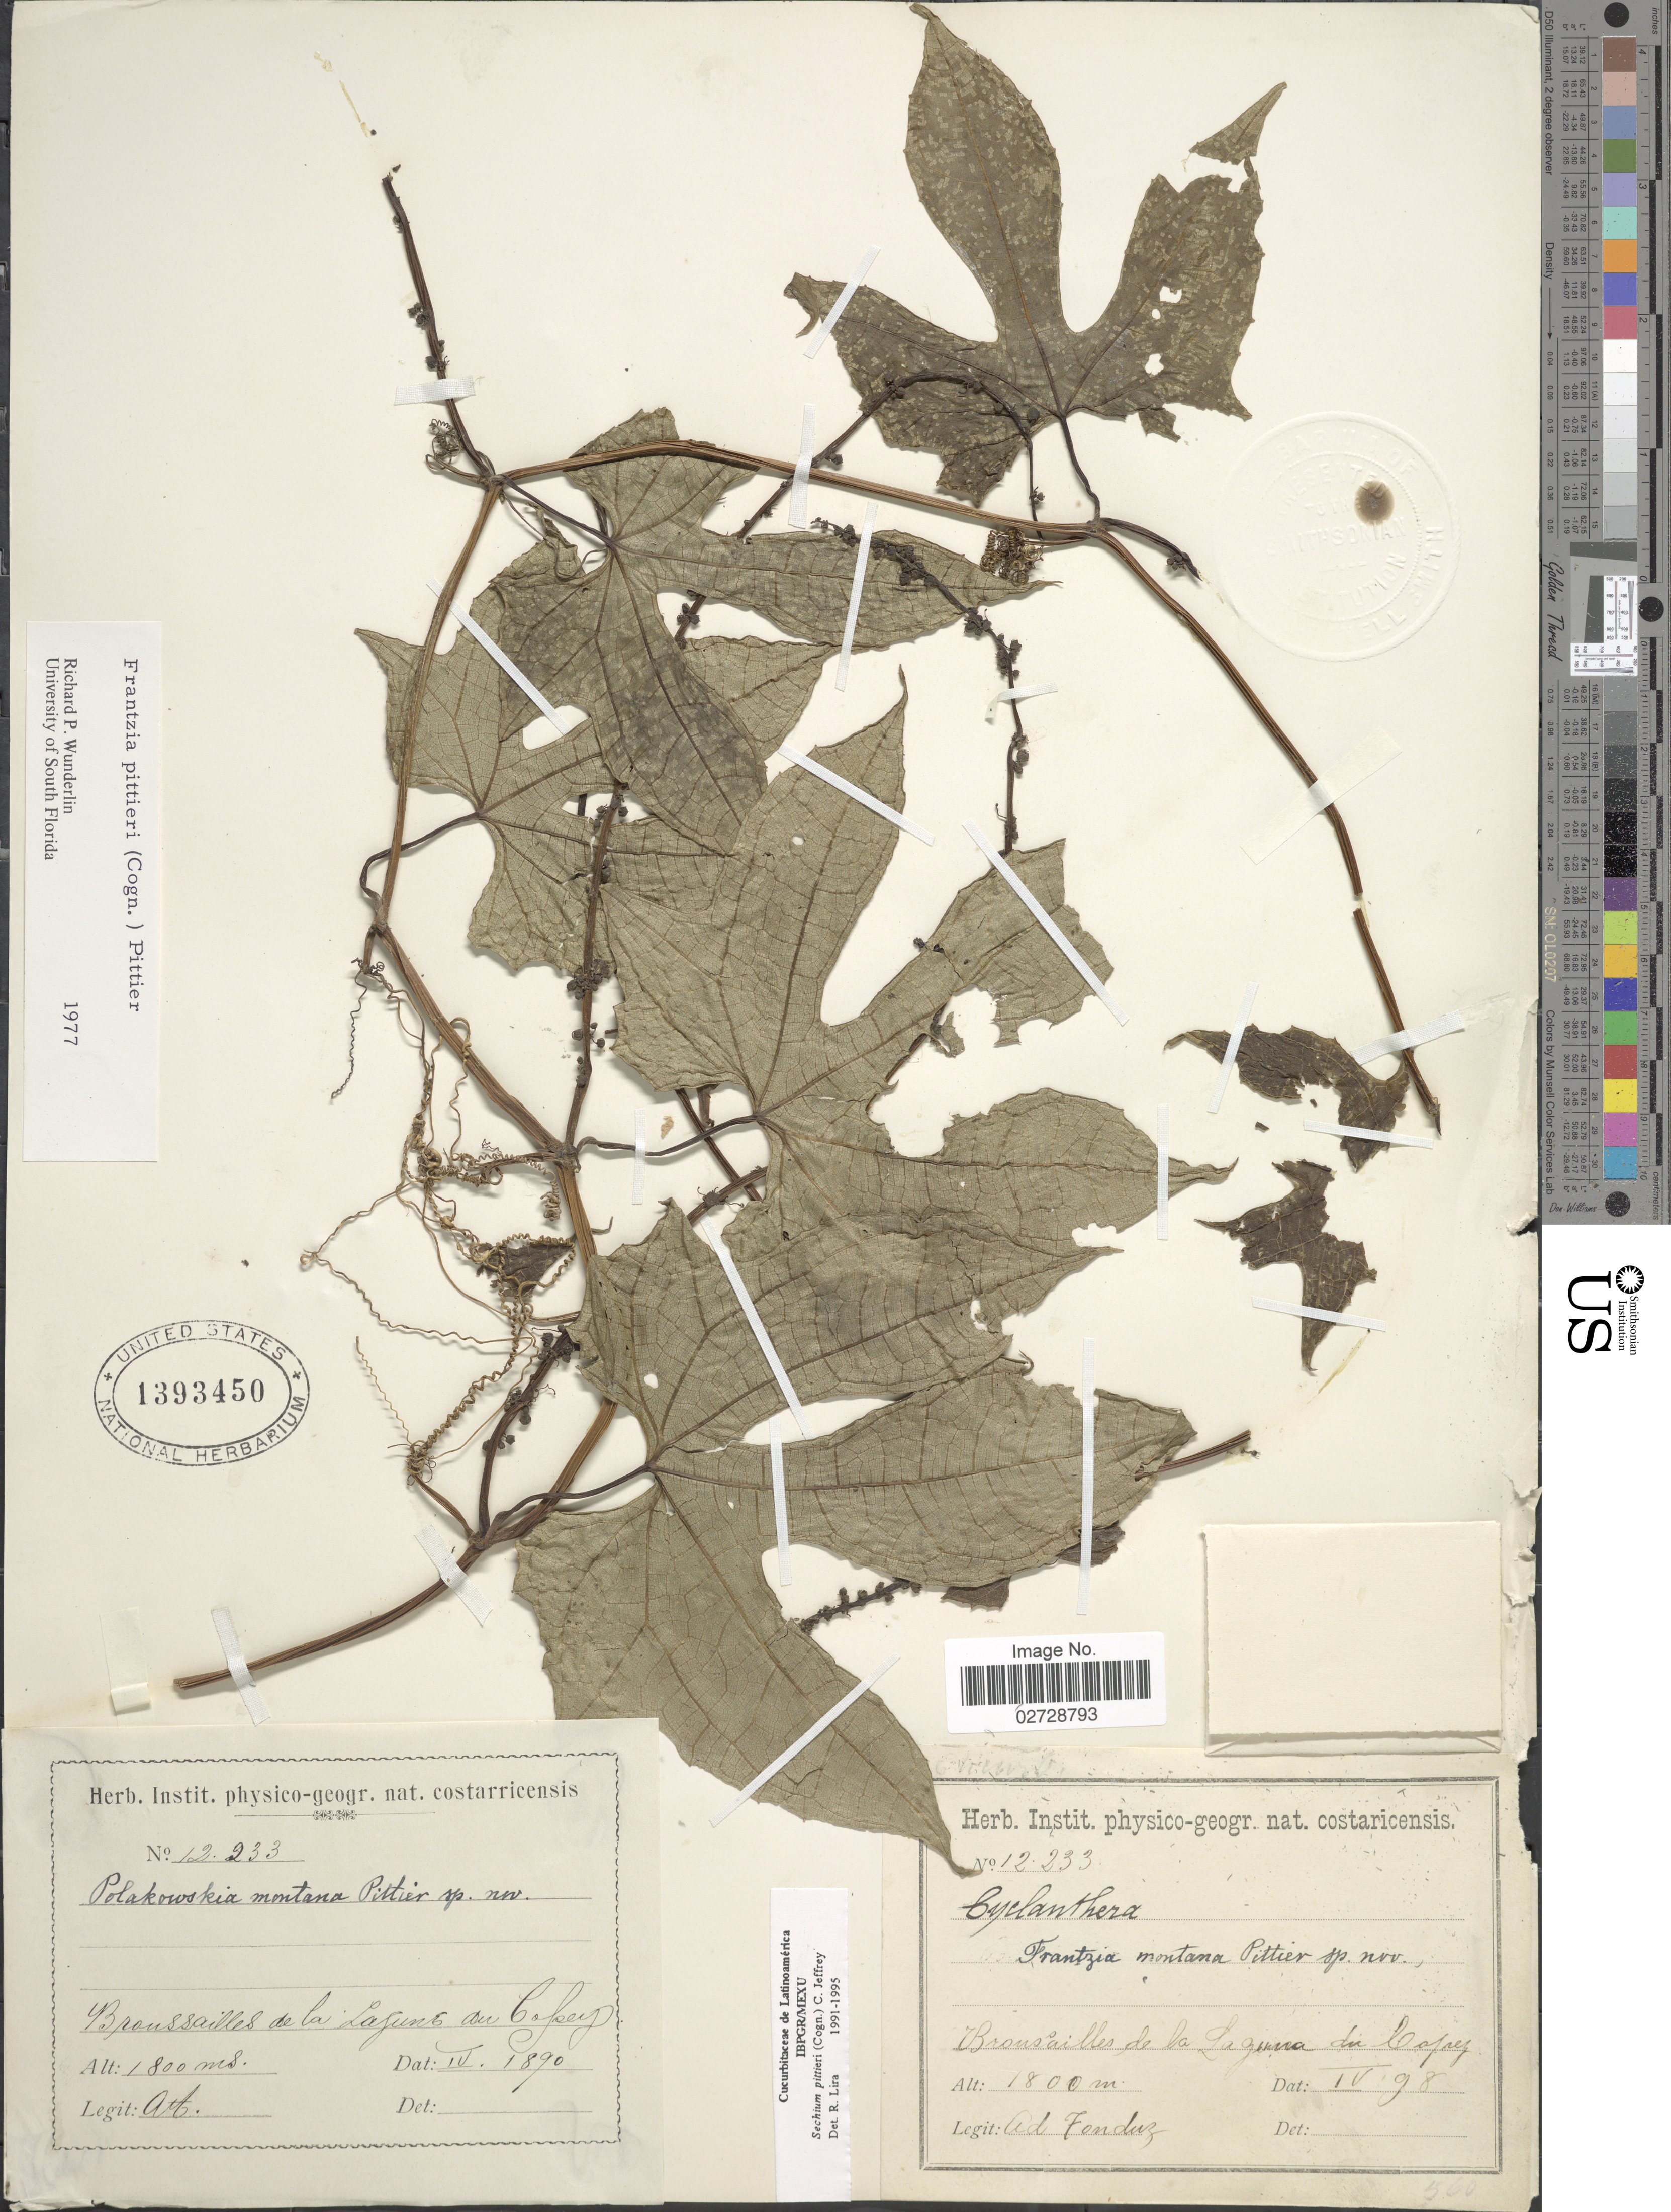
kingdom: Plantae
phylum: Tracheophyta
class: Magnoliopsida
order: Cucurbitales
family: Cucurbitaceae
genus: Sechium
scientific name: Sechium pittieri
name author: (Cogn.) C. Jeffrey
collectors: A. Tonduz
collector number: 12233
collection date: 1890-04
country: Costa Rica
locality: Broussailles de La Laguna du Copey.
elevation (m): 1800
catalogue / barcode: US 1393450